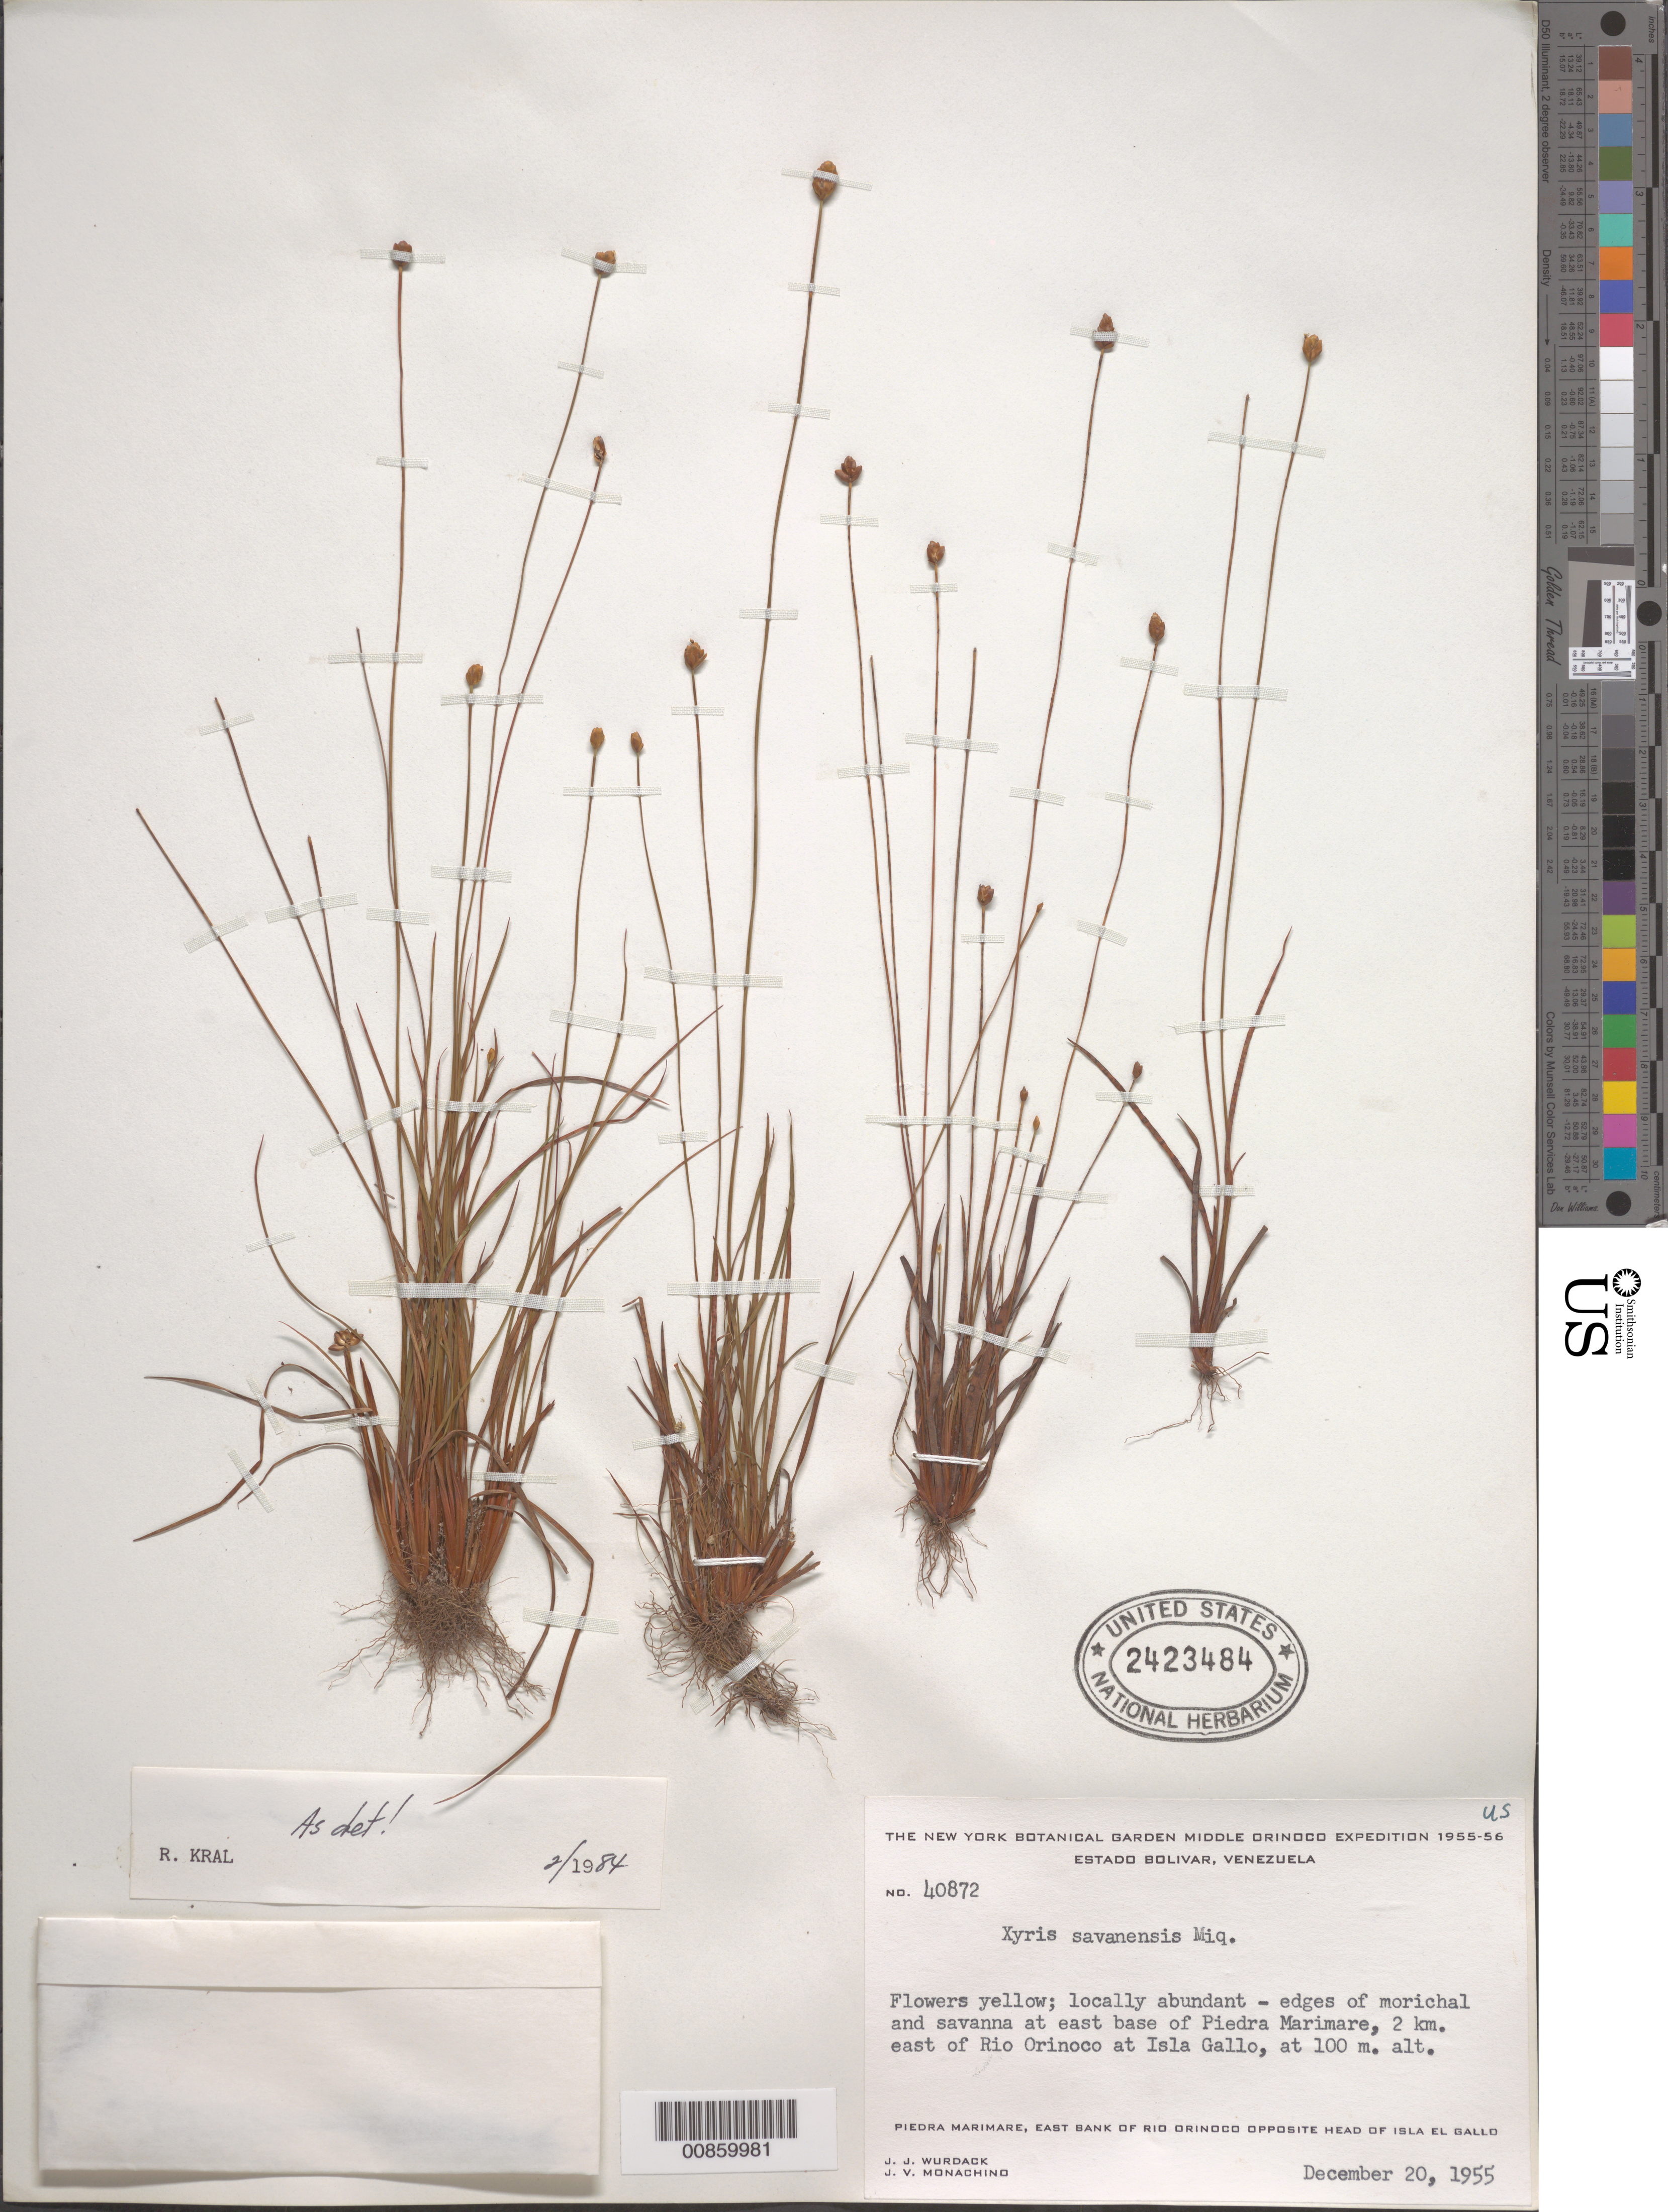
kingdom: Plantae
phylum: Tracheophyta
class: Liliopsida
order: Poales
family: Xyridaceae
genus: Xyris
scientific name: Xyris savanensis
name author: Miq.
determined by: Kral, Robert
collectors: J. J. Wurdack & J. V. Monachino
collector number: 40872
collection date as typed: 20-Dec-55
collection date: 1955-12-20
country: Venezuela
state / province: Bolívar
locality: Piedra Marimare, E bank of Río Orinoco, opposite head of Isla El Gallo; east base of piedra, 2 km east of Río Orinoco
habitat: Edge of morichal and savanna at base of piedra.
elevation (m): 100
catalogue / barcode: US 2423484